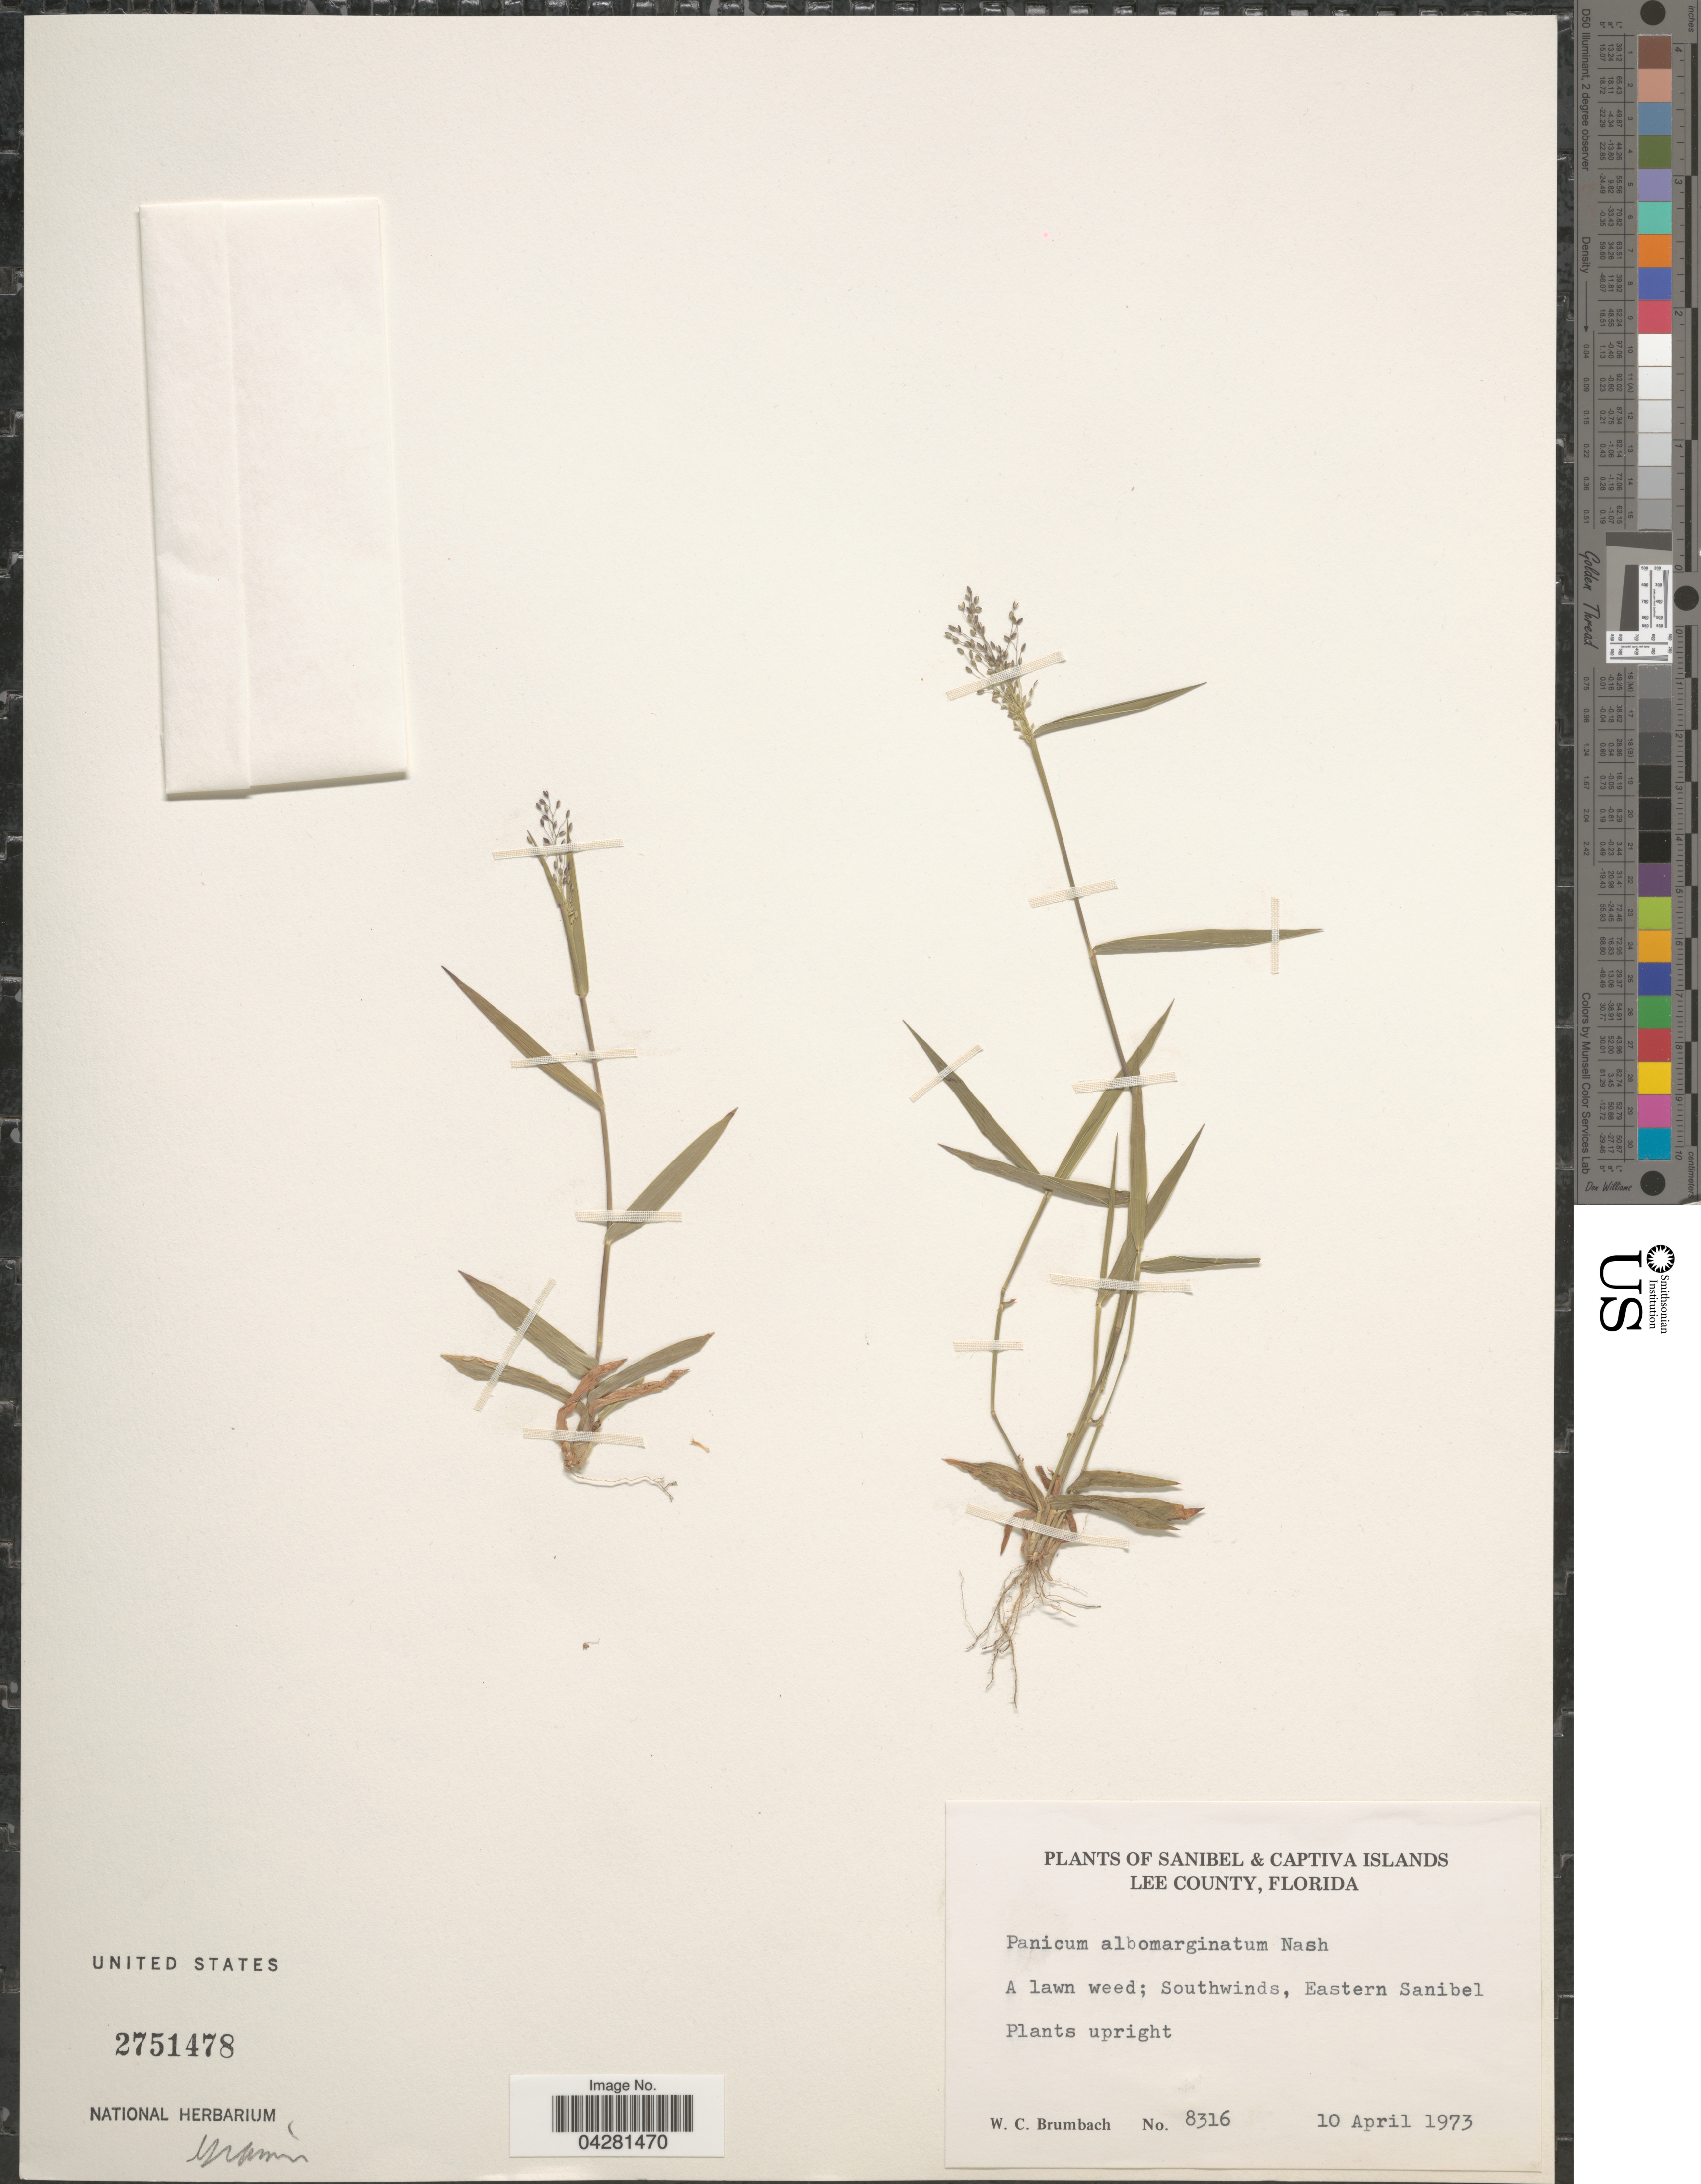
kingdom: Plantae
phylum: Tracheophyta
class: Liliopsida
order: Poales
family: Poaceae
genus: Dichanthelium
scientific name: Dichanthelium dichotomum var. unciphyllum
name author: (Trin.) Davidse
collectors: W. C. Brumbach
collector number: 8316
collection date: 1973-04-10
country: United States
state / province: Florida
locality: Sanibel & Captiva Islands. Lee County. A lawn seed; Southwinds, Eastern Sanibel.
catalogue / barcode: US 2751478